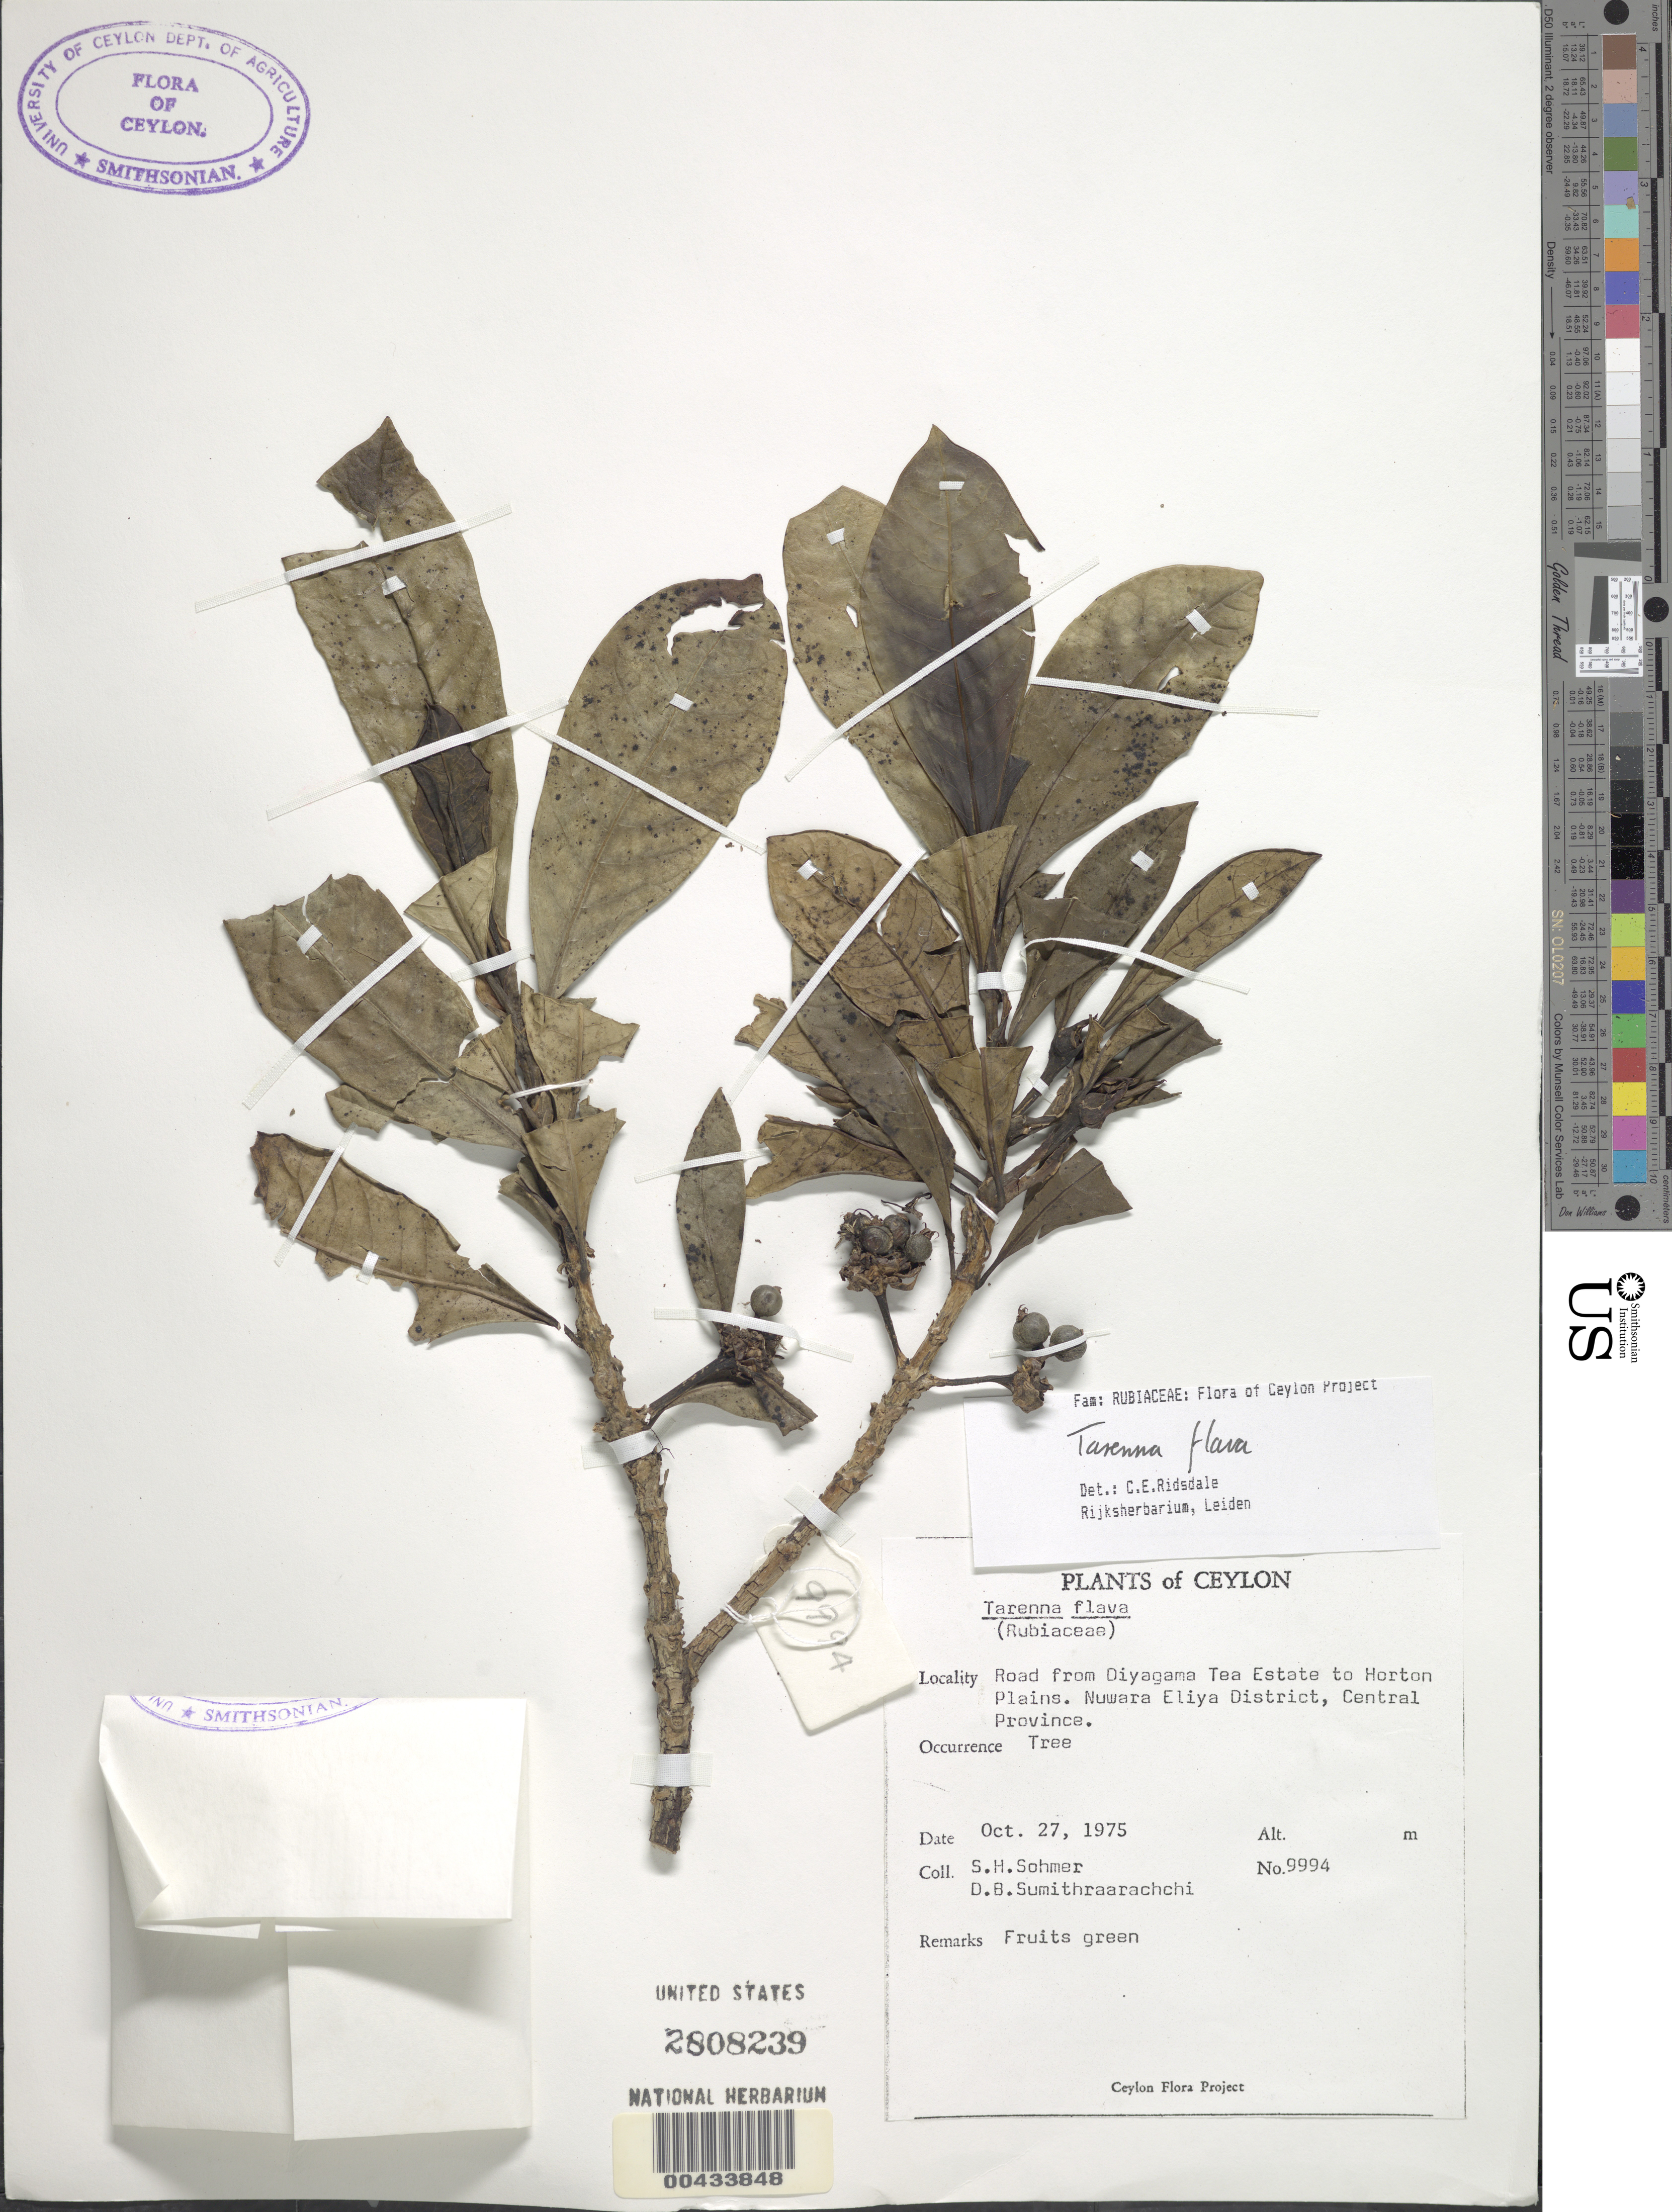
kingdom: Plantae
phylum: Tracheophyta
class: Magnoliopsida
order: Gentianales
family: Rubiaceae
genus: Tarenna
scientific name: Tarenna flava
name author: Alston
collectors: S. H. Sohmer & D. B. Sumithraarachchi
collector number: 9994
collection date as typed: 27 Oct 1975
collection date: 1975-10-27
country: Sri Lanka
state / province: Central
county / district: Nuwara Eliya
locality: Rd from Diyagama Tea Estate to Horton Plains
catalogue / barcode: US 2808239